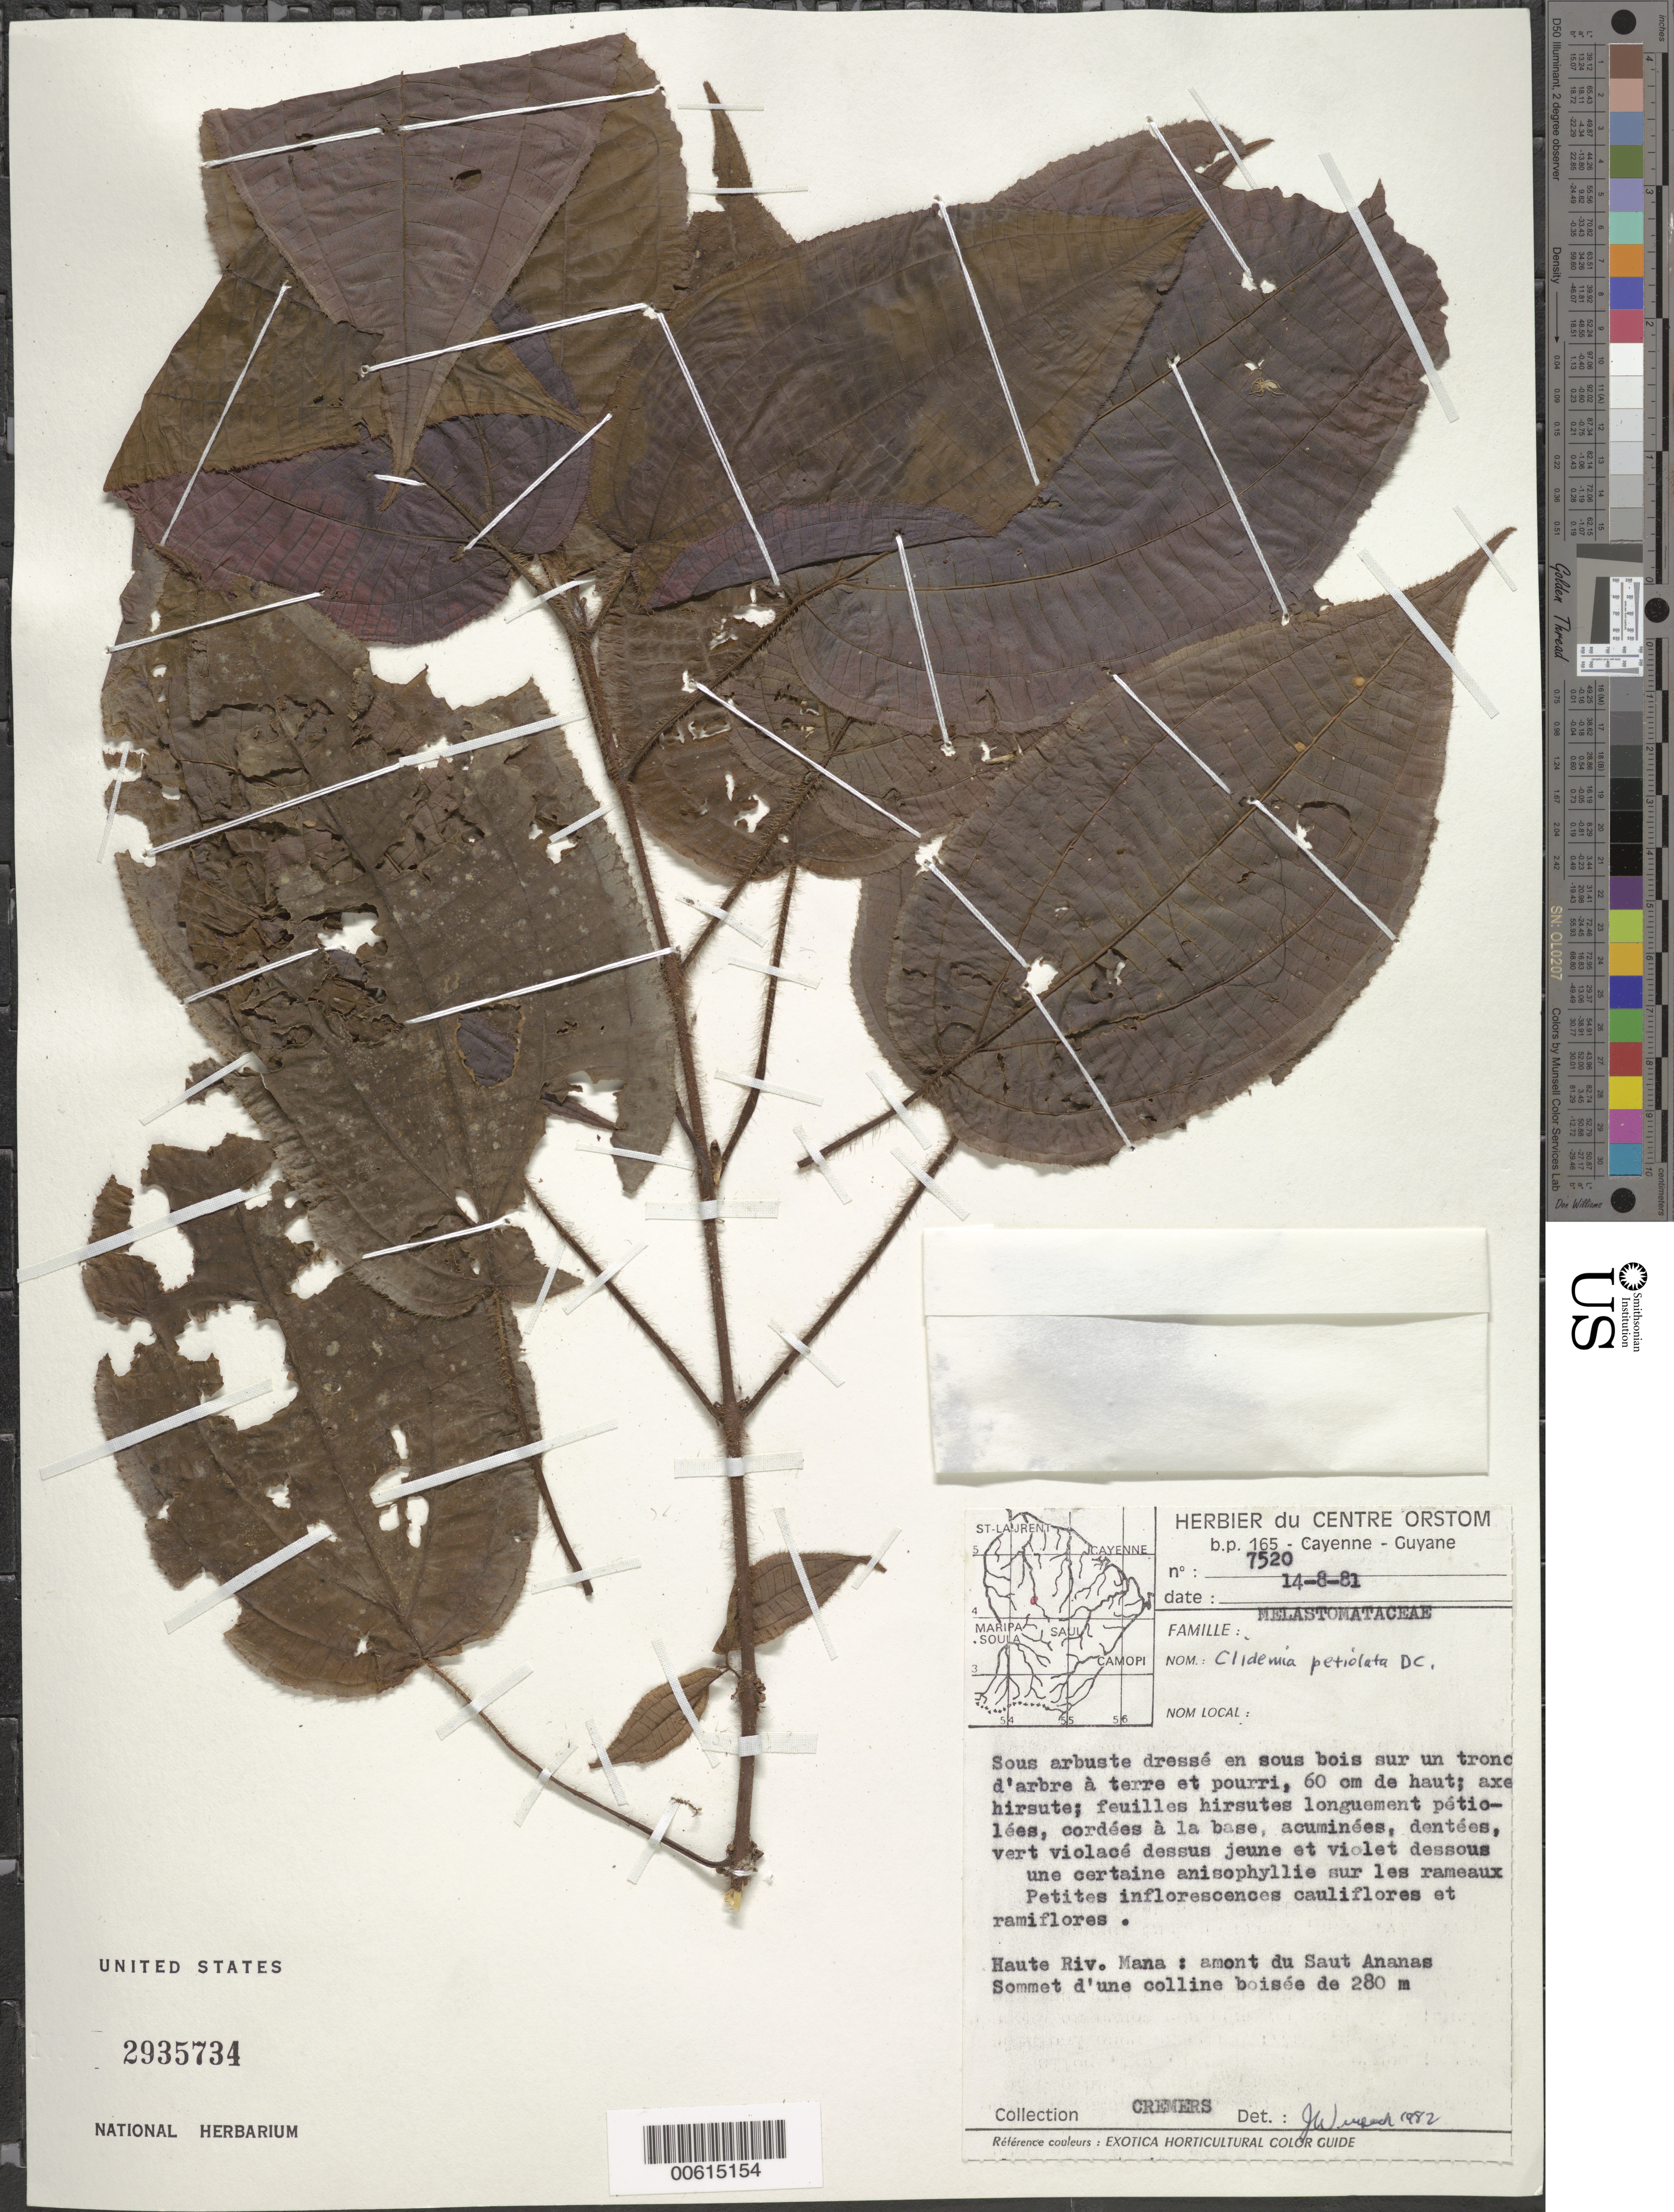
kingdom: Plantae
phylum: Tracheophyta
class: Magnoliopsida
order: Myrtales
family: Melastomataceae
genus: Clidemia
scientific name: Clidemia petiolata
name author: DC.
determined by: Wurdack, John J., (US), US (UNITED STATES)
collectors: G. Cremers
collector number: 7520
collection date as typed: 14-Aug-81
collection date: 1981-08-14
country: French Guiana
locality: Saut Ananas - Bassin de la Mana - Haute Riv. Mana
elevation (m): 280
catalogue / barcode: US 2935734